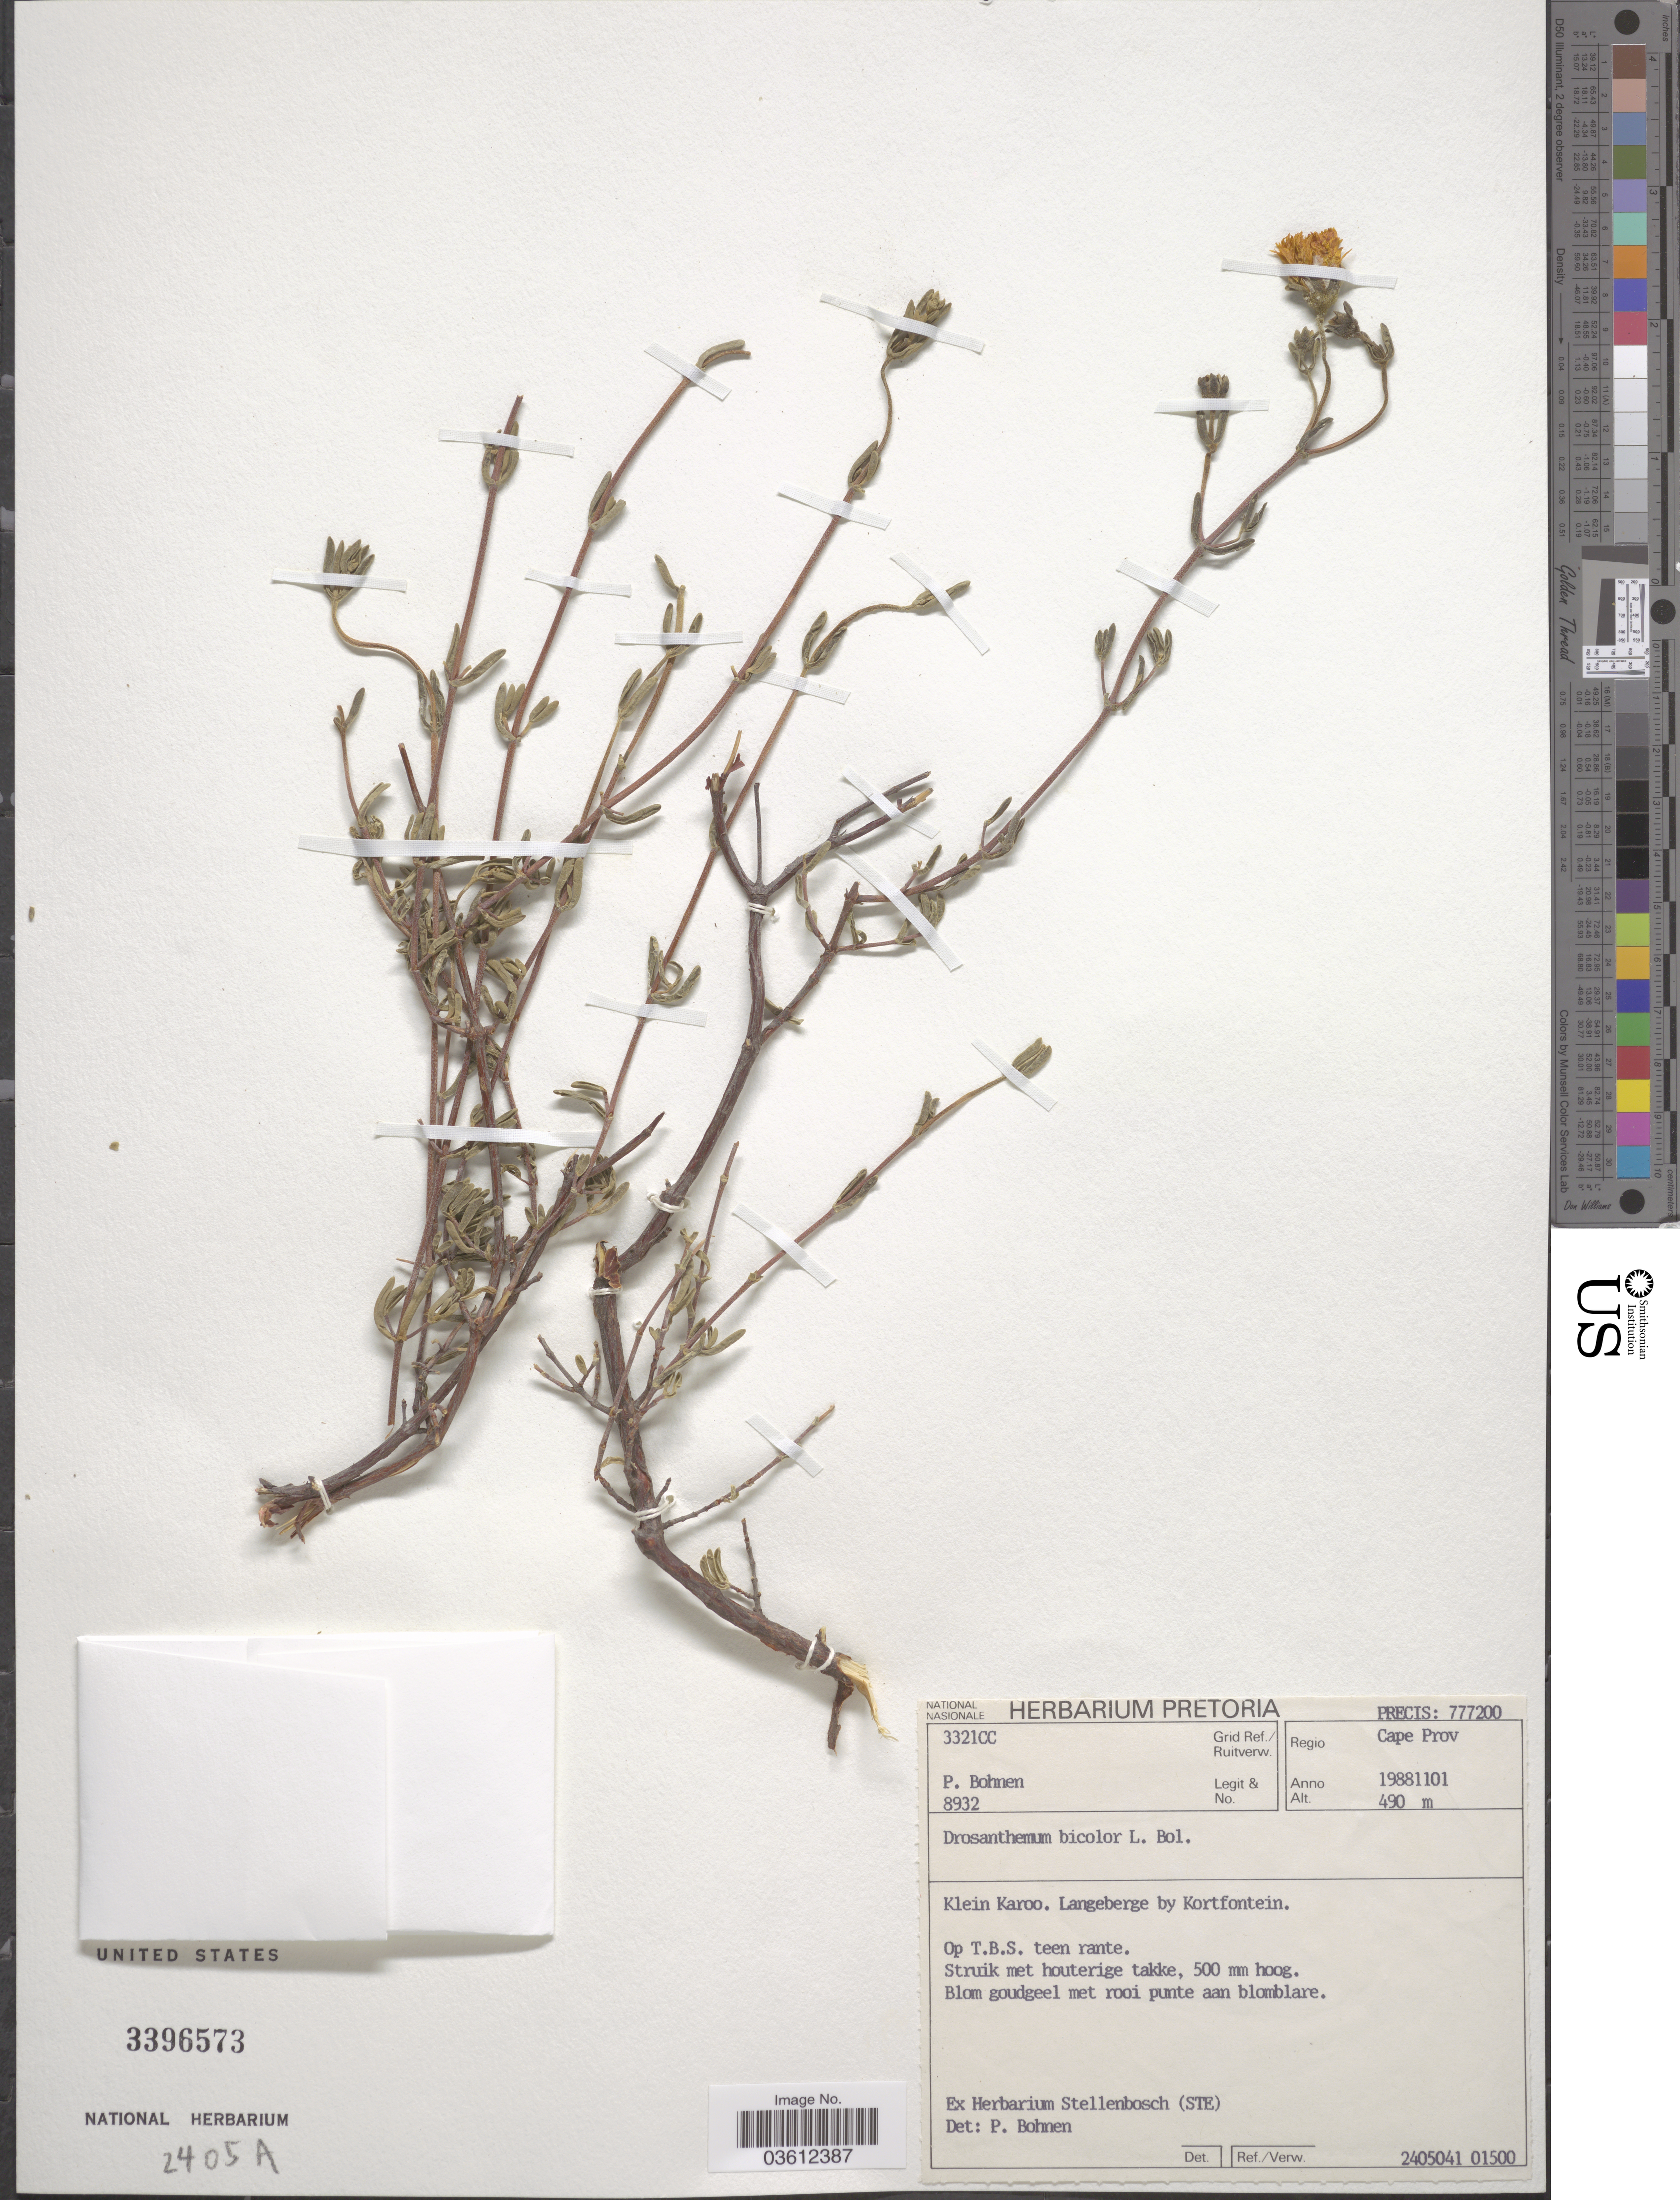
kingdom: Plantae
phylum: Tracheophyta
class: Magnoliopsida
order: Caryophyllales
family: Aizoaceae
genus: Drosanthemum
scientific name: Drosanthemum bicolor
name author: L. Bolus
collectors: P. Bohnen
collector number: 8932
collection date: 1988-11-01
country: South Africa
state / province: Western Cape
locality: Grid Ref./ Ruitverw. 3321CC. Regio Cape Prov. Klein Karoo. Langeberge by Kortfontein.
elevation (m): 490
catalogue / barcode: US 3396573